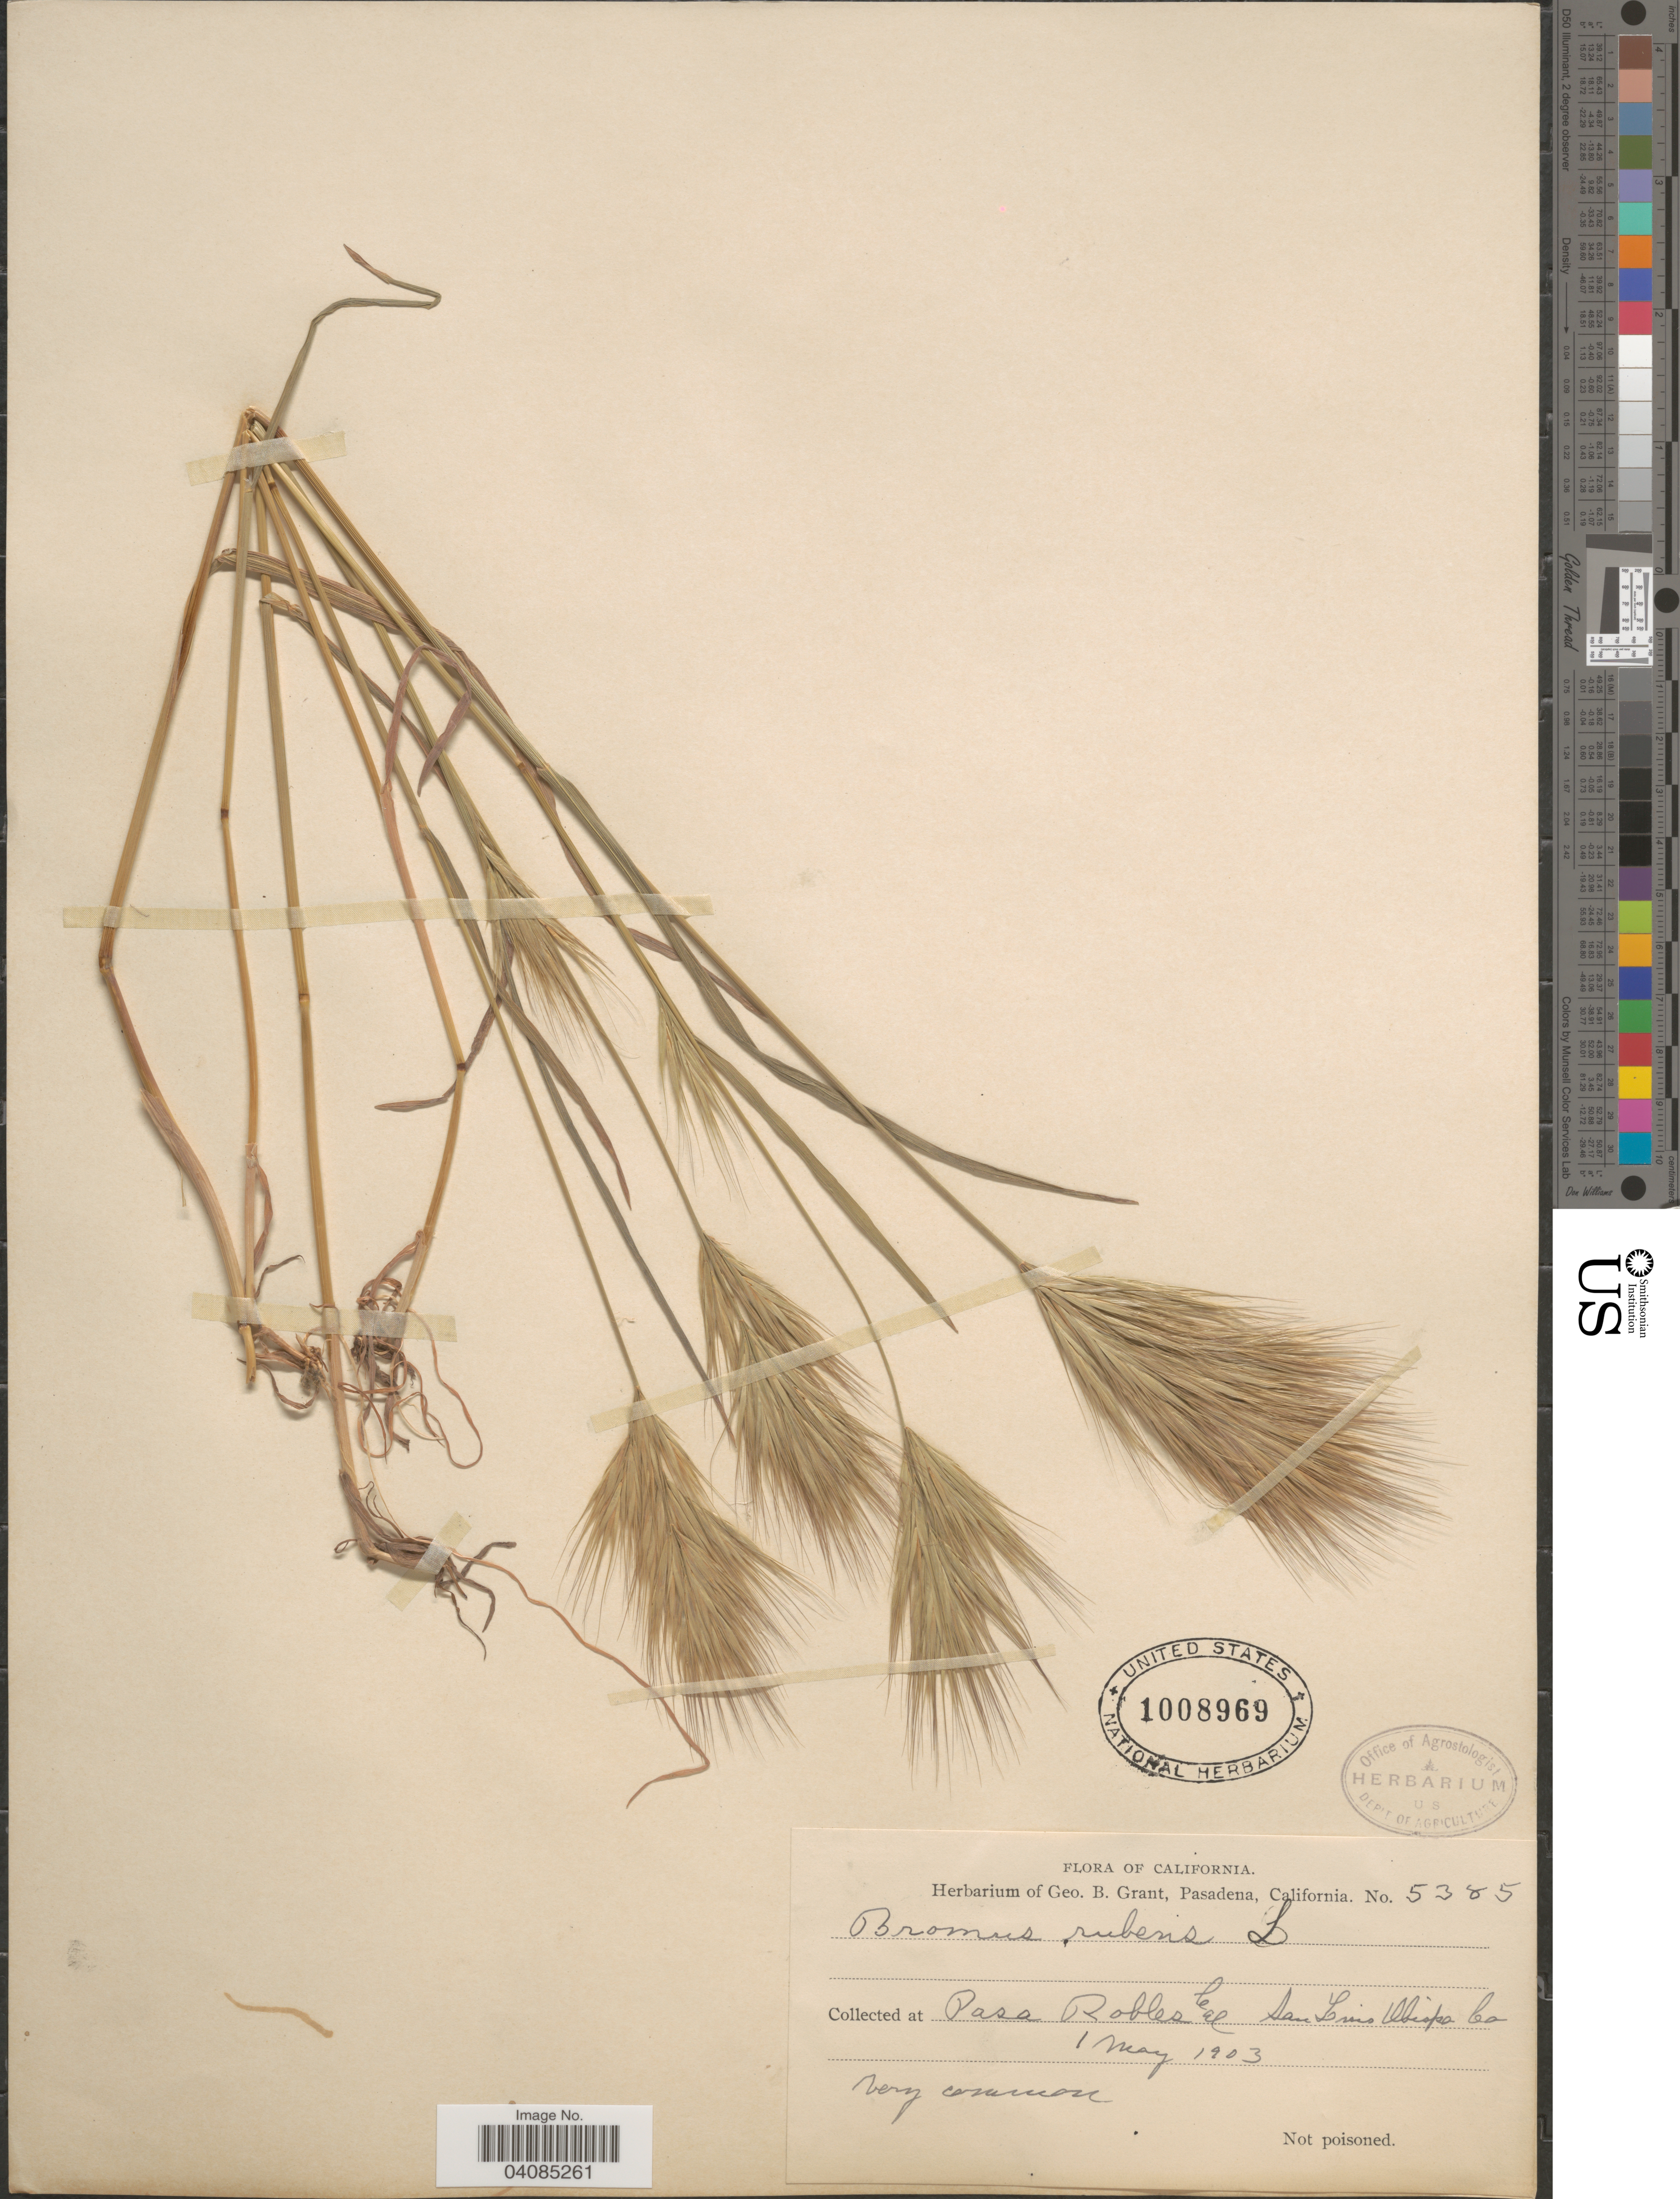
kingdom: Plantae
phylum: Tracheophyta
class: Liliopsida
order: Poales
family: Poaceae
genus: Bromus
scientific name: Bromus rubens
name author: L.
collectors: ex herb. Geo. B. Grant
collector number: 5385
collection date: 1903-05-01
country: United States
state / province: California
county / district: San Luis Obispo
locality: Pasa Robles leal. San Luis Obispo Co.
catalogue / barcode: US 1008969